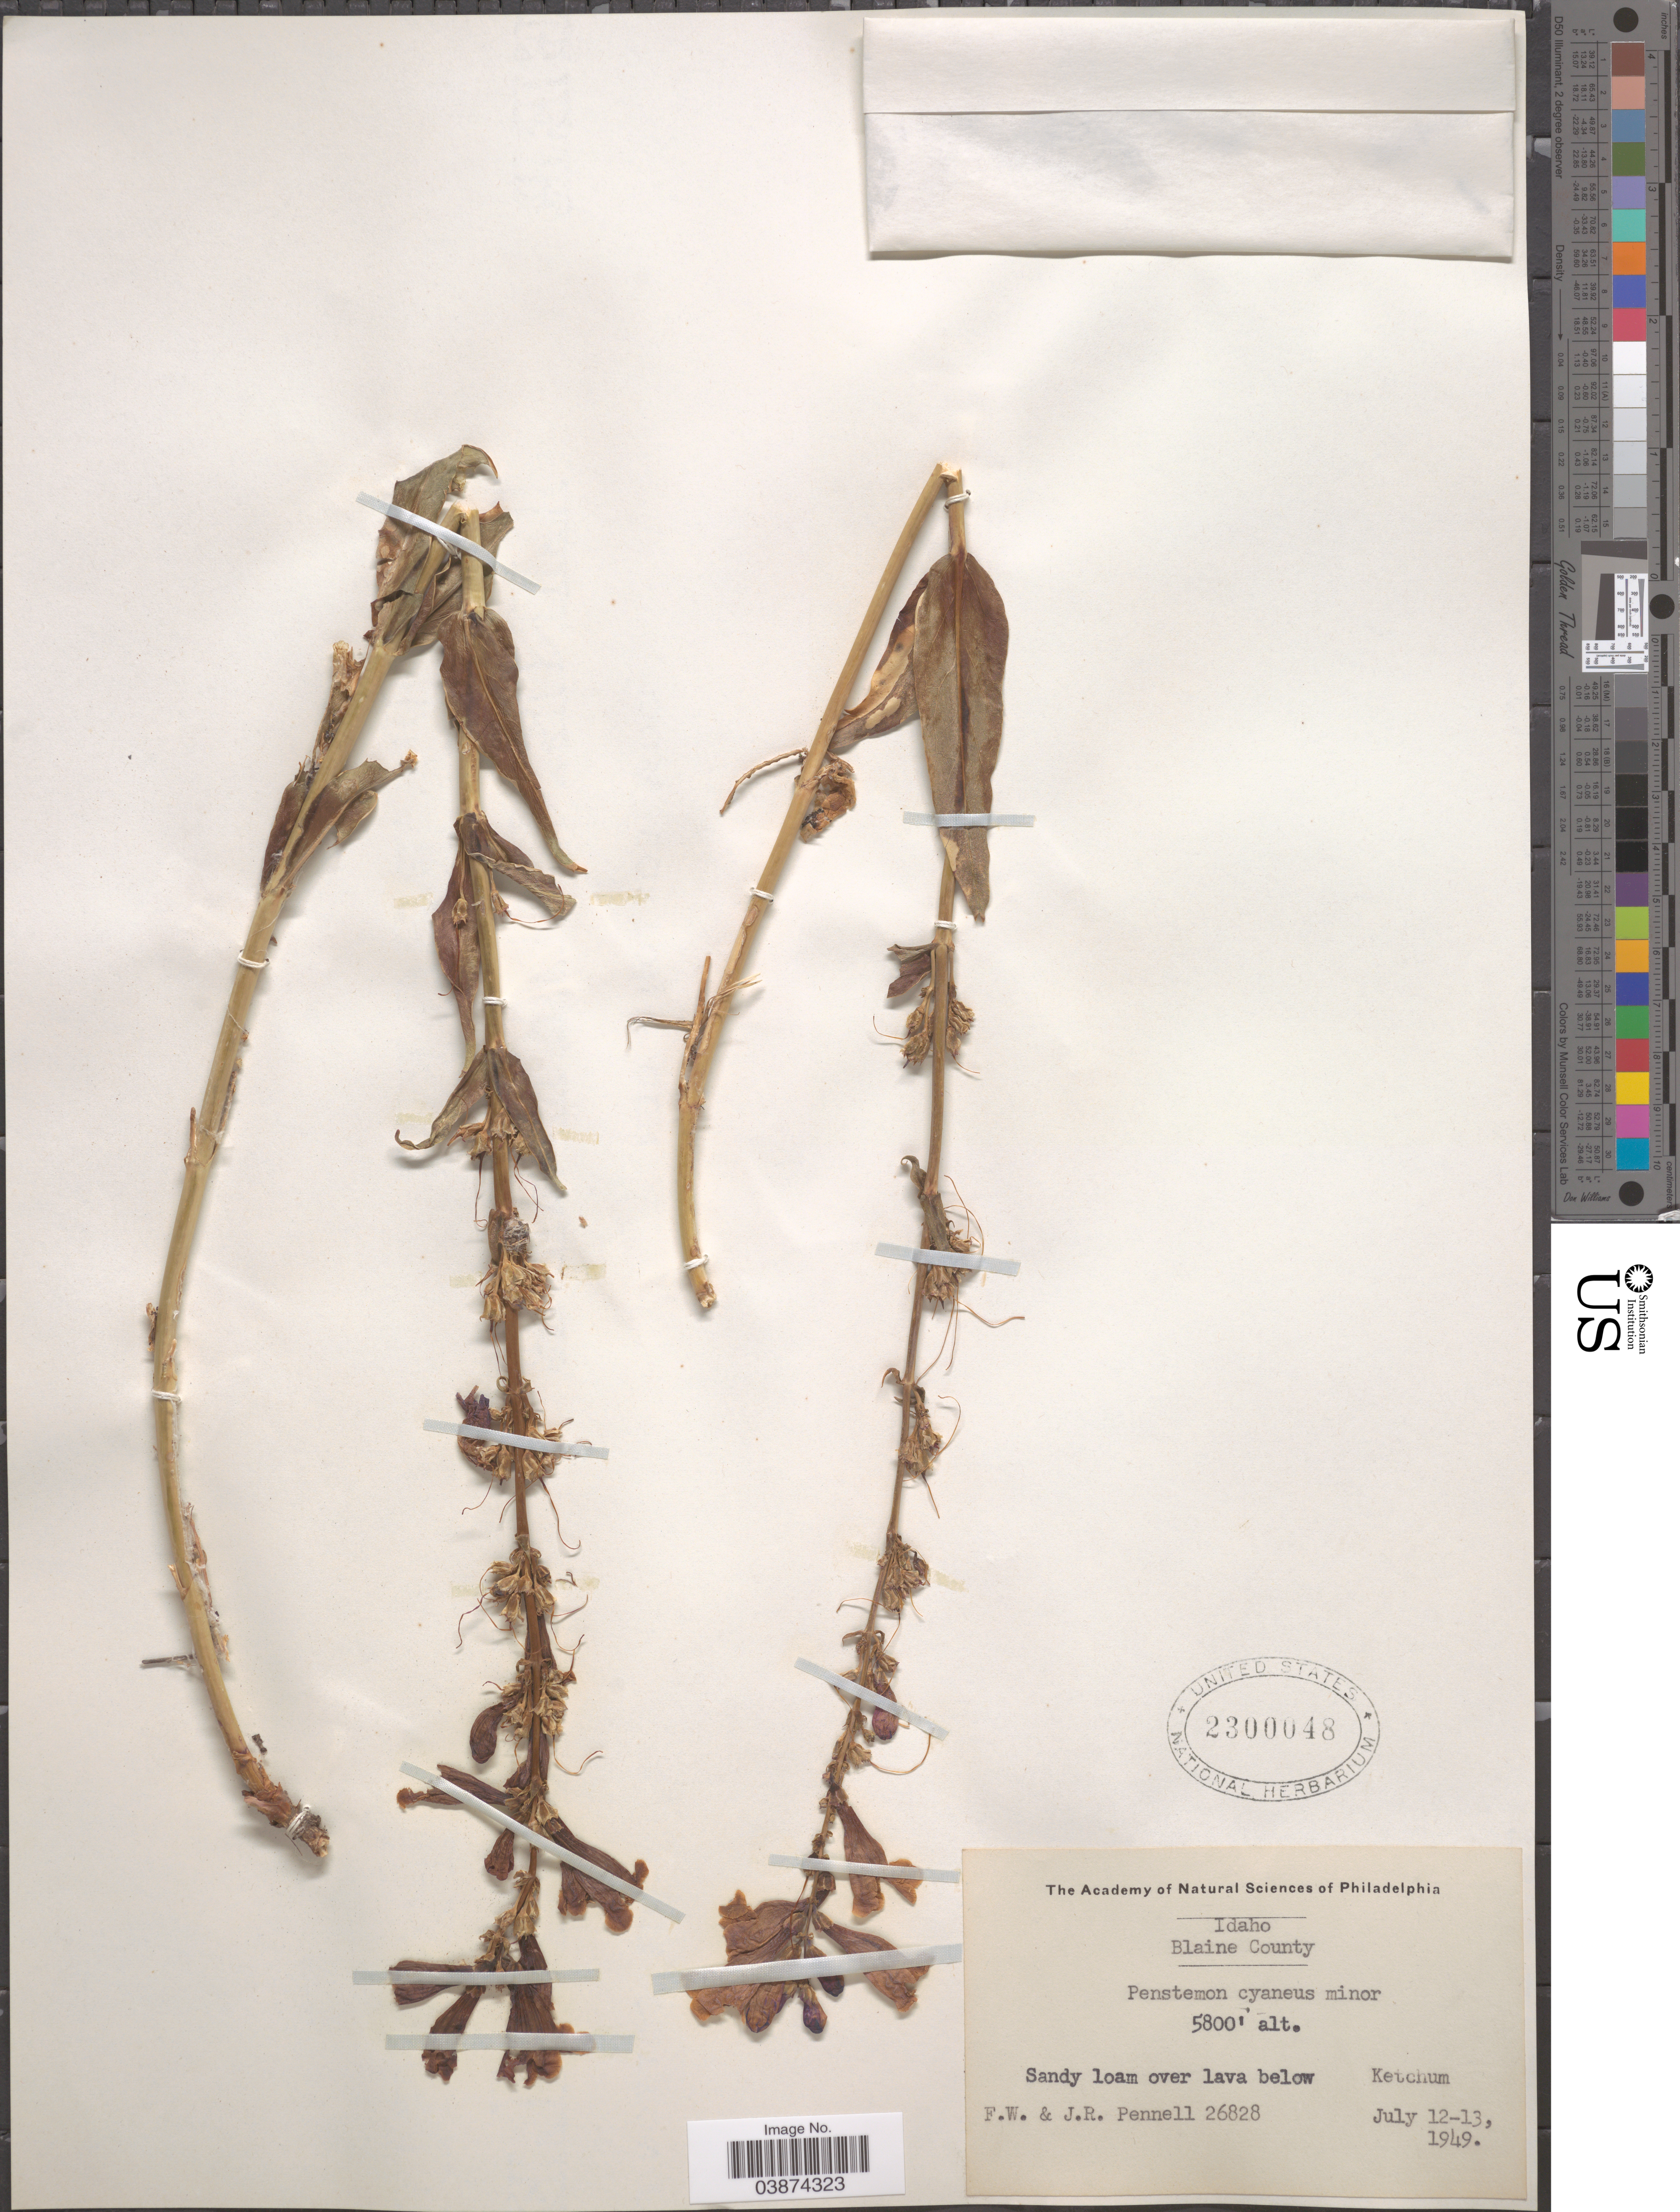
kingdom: Plantae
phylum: Tracheophyta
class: Magnoliopsida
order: Lamiales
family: Plantaginaceae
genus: Penstemon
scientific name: Penstemon cyaneus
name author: Pennell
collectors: F. W. Pennell & J. Pennell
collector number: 26828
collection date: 1949-07-12/1949-07-13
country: United States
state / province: Idaho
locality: Blaine County. Ketchum.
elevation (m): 1768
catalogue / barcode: US 2300048